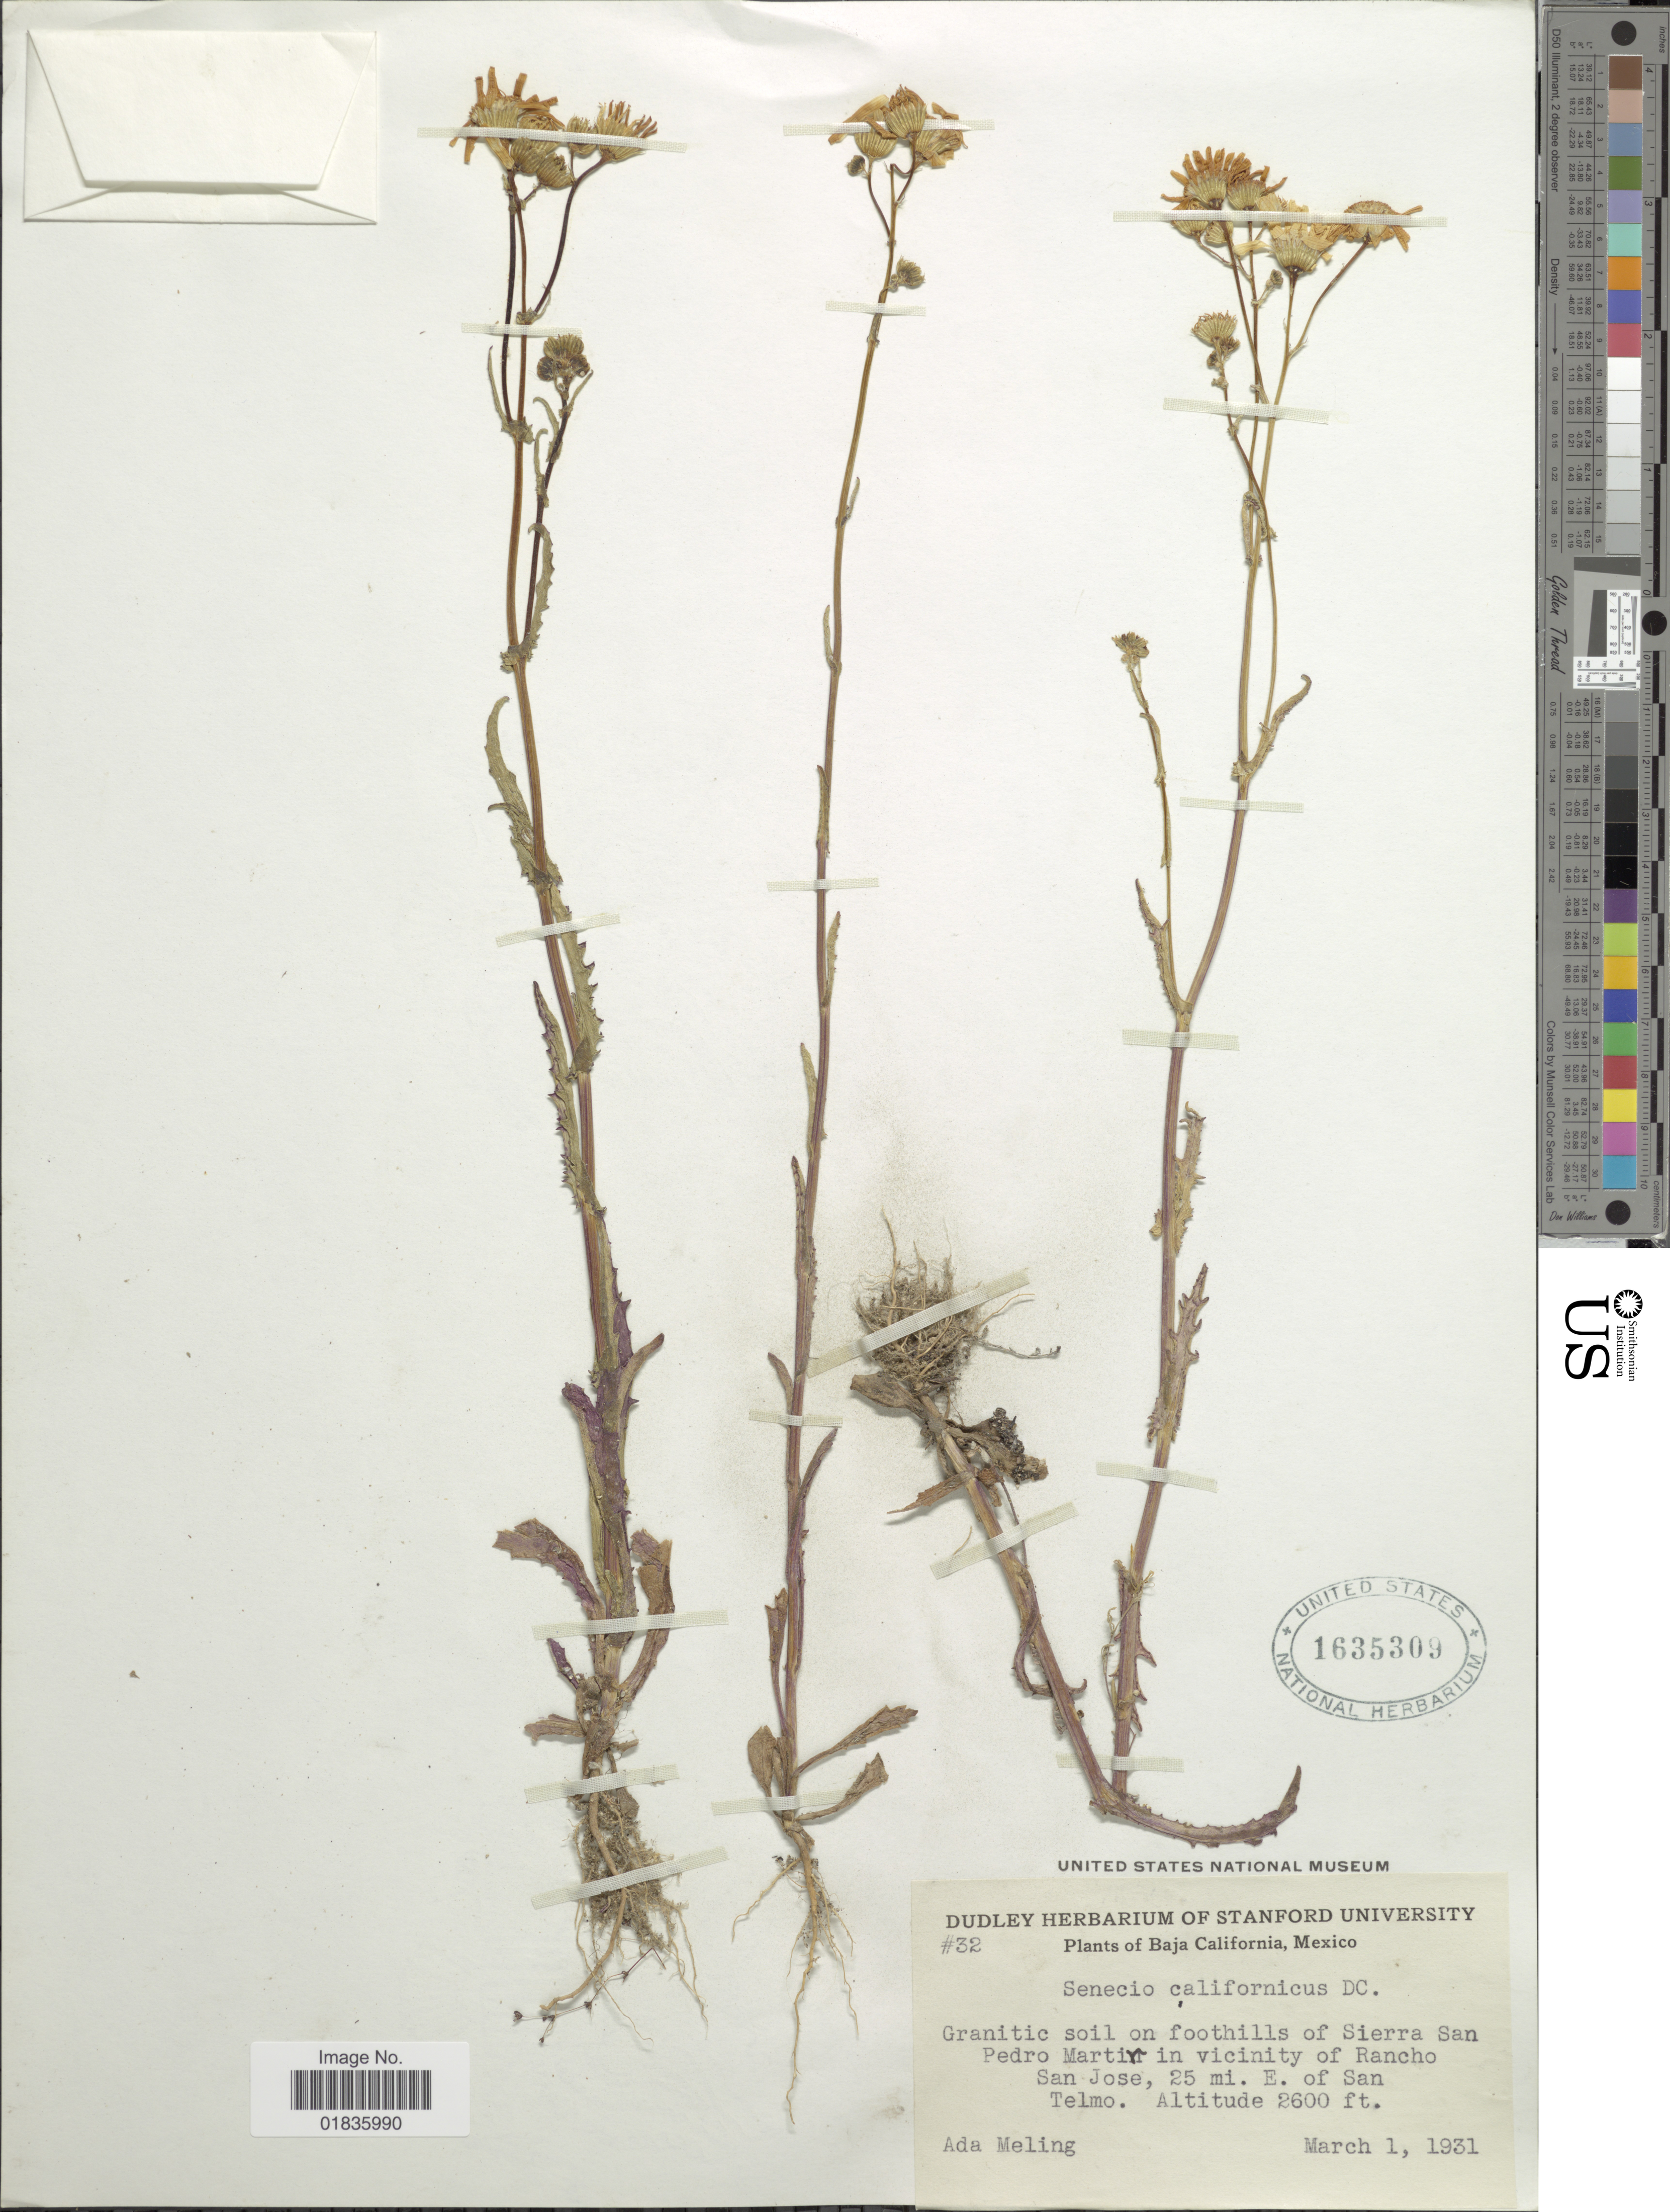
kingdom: Plantae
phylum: Tracheophyta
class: Magnoliopsida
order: Asterales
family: Asteraceae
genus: Senecio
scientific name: Senecio californicus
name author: DC.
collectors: A. Meling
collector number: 32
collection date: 1931-03-01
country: Mexico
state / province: Baja California Norte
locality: Granitic soil on foothills of Sierra San Pedro Martin in vicinity of Rancho San Jose, 25 mi. E. of San Telmo.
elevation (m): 792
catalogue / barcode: US 1635309